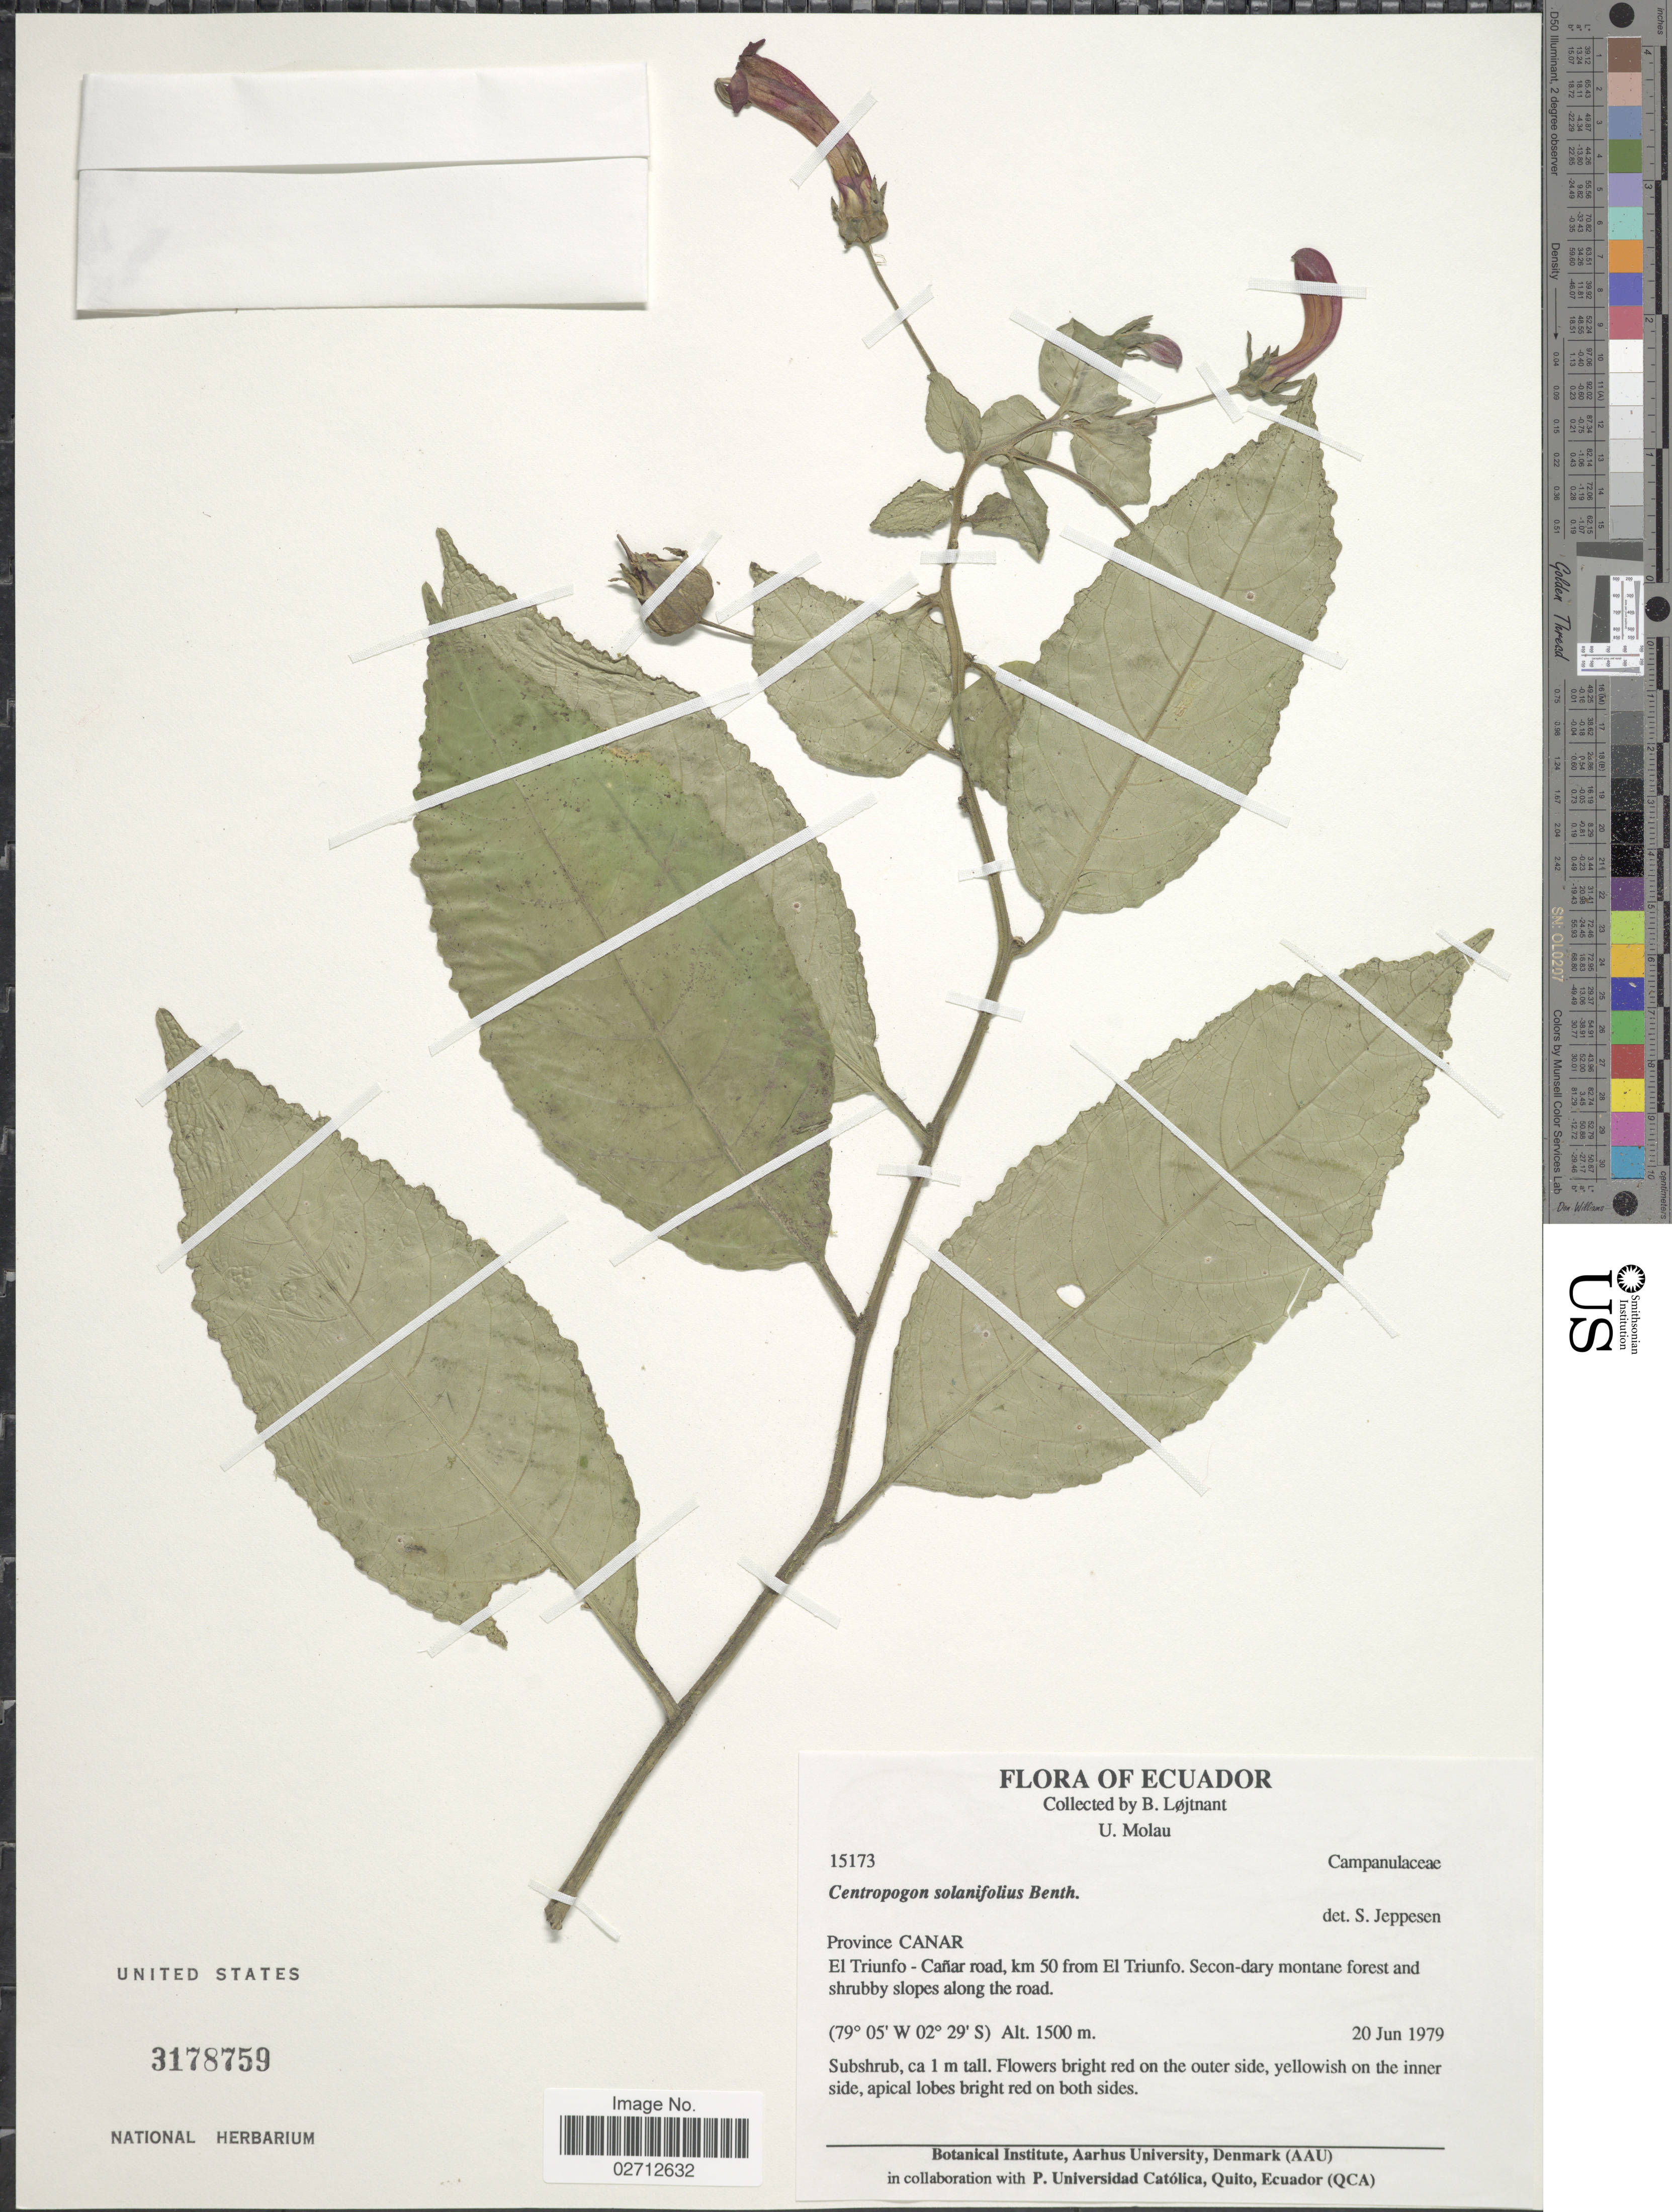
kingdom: Plantae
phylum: Tracheophyta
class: Magnoliopsida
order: Asterales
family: Campanulaceae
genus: Centropogon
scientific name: Centropogon solanifolius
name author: Benth.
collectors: B. Löjtnant & U. Molau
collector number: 15173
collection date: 1979-06-20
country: Ecuador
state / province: Cañar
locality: Province Canar, El Triunfo - Cañar road, km 50 from El Triunfo. Secon-dary montane forest and shrubby slopes along the road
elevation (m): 1500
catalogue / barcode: US 3178759